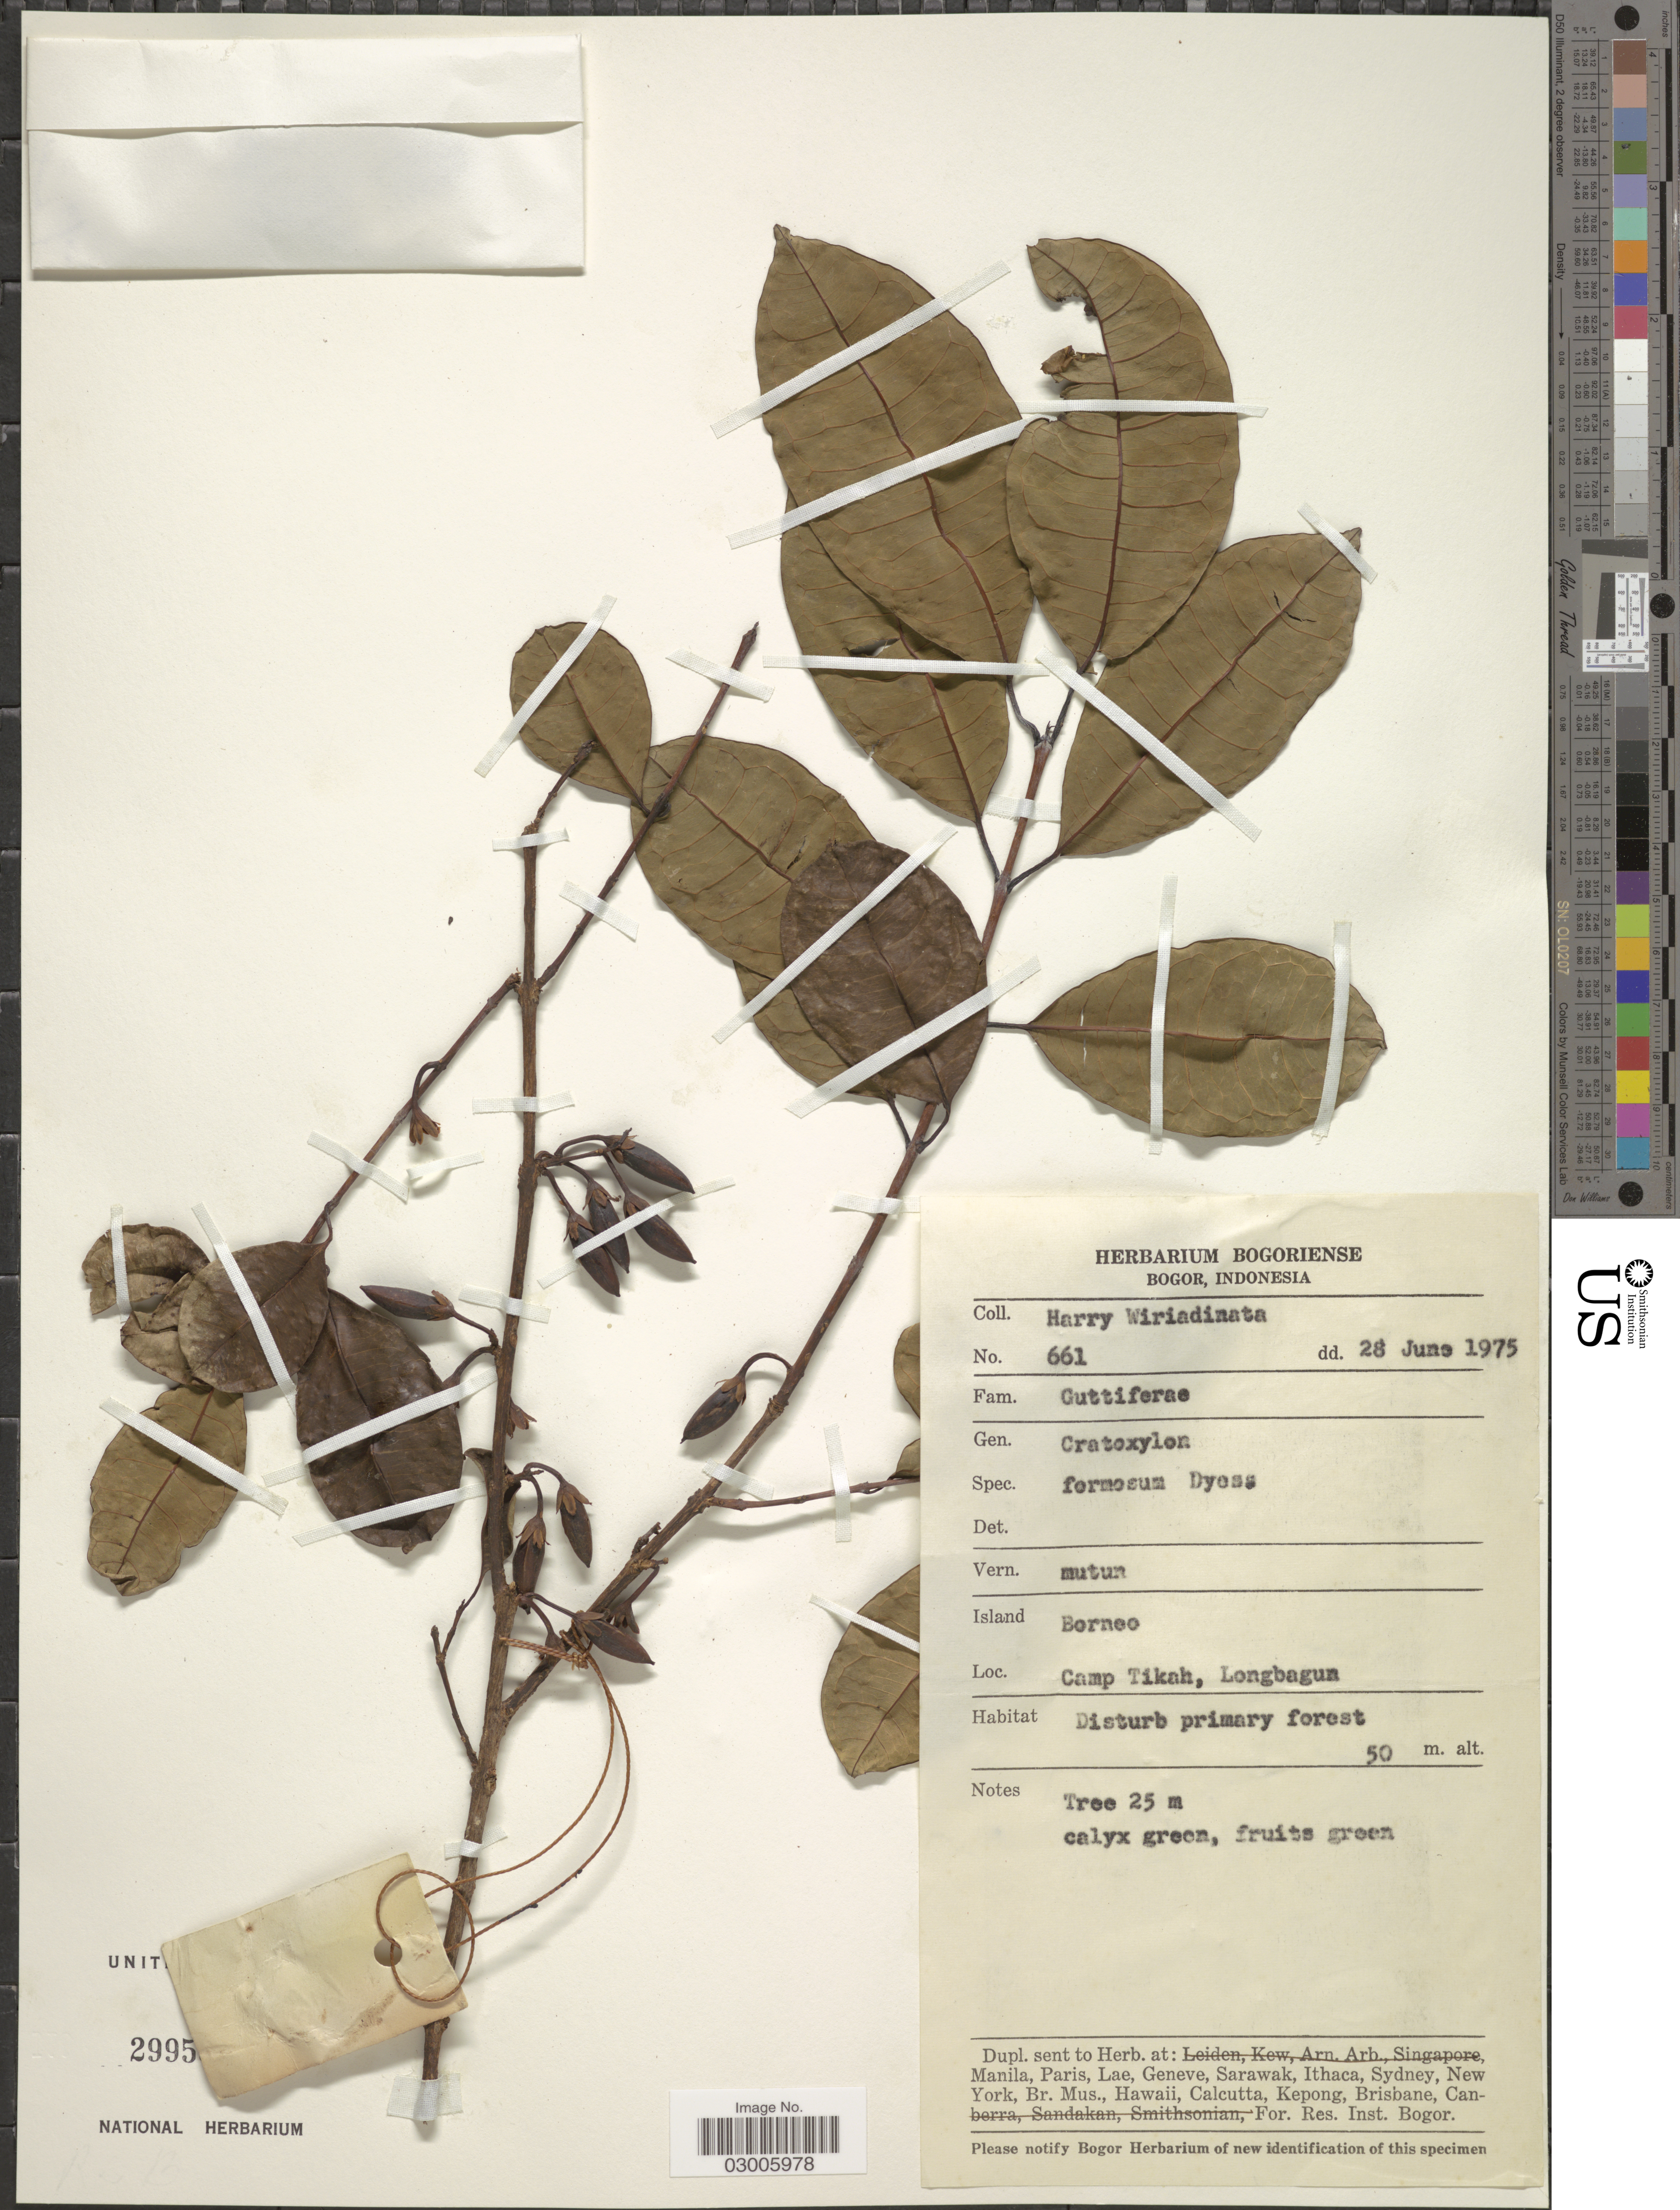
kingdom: Plantae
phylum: Tracheophyta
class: Magnoliopsida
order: Malpighiales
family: Hypericaceae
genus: Cratoxylum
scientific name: Cratoxylum formosum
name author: (Jack) Benth. & Hook. f. ex Dyer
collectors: H. Wiriadinata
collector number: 661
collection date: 1975-06-28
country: Indonesia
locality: Island Borneo. Camp Tikah, Longbagun.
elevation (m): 50